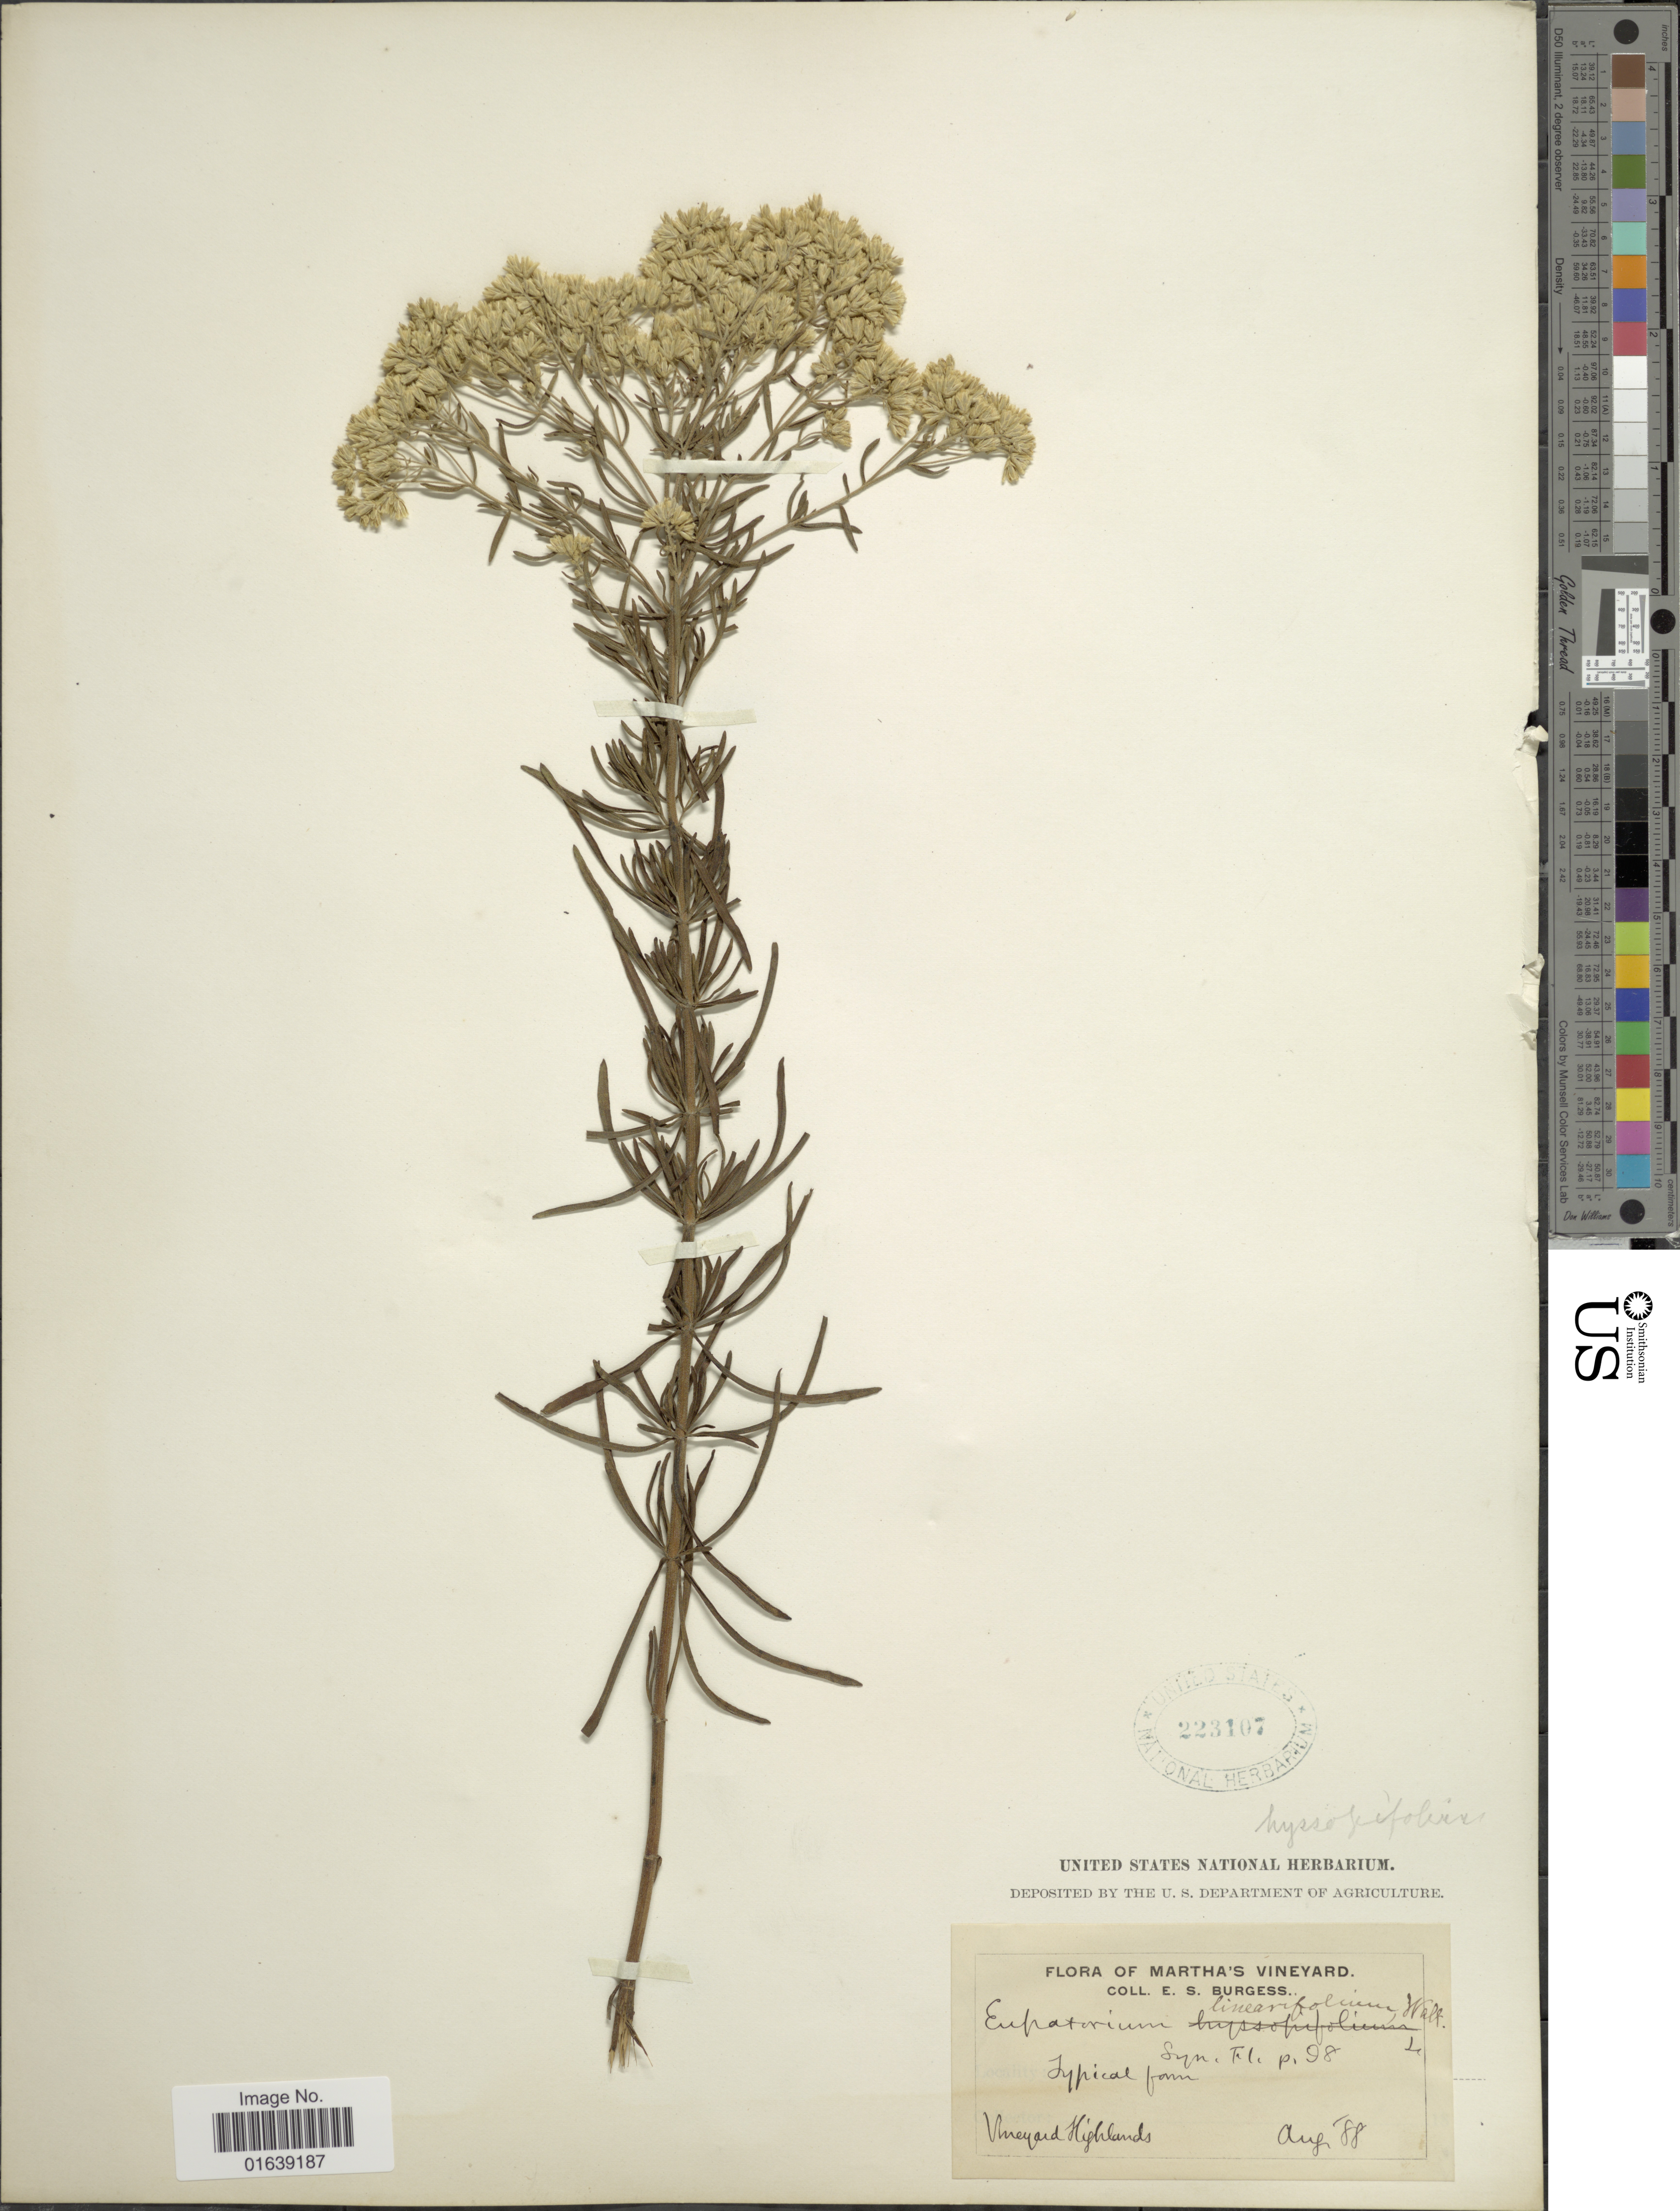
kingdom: Plantae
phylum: Tracheophyta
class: Magnoliopsida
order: Asterales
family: Asteraceae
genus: Eupatorium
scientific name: Eupatorium hyssopifolium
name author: L.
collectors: E. Burgess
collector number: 98?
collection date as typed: Transcribed d/m/y: /8/88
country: United States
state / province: Florida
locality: Syn. Fl. p. Martha's Vineyard. Vineyard Highlands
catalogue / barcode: US 223107